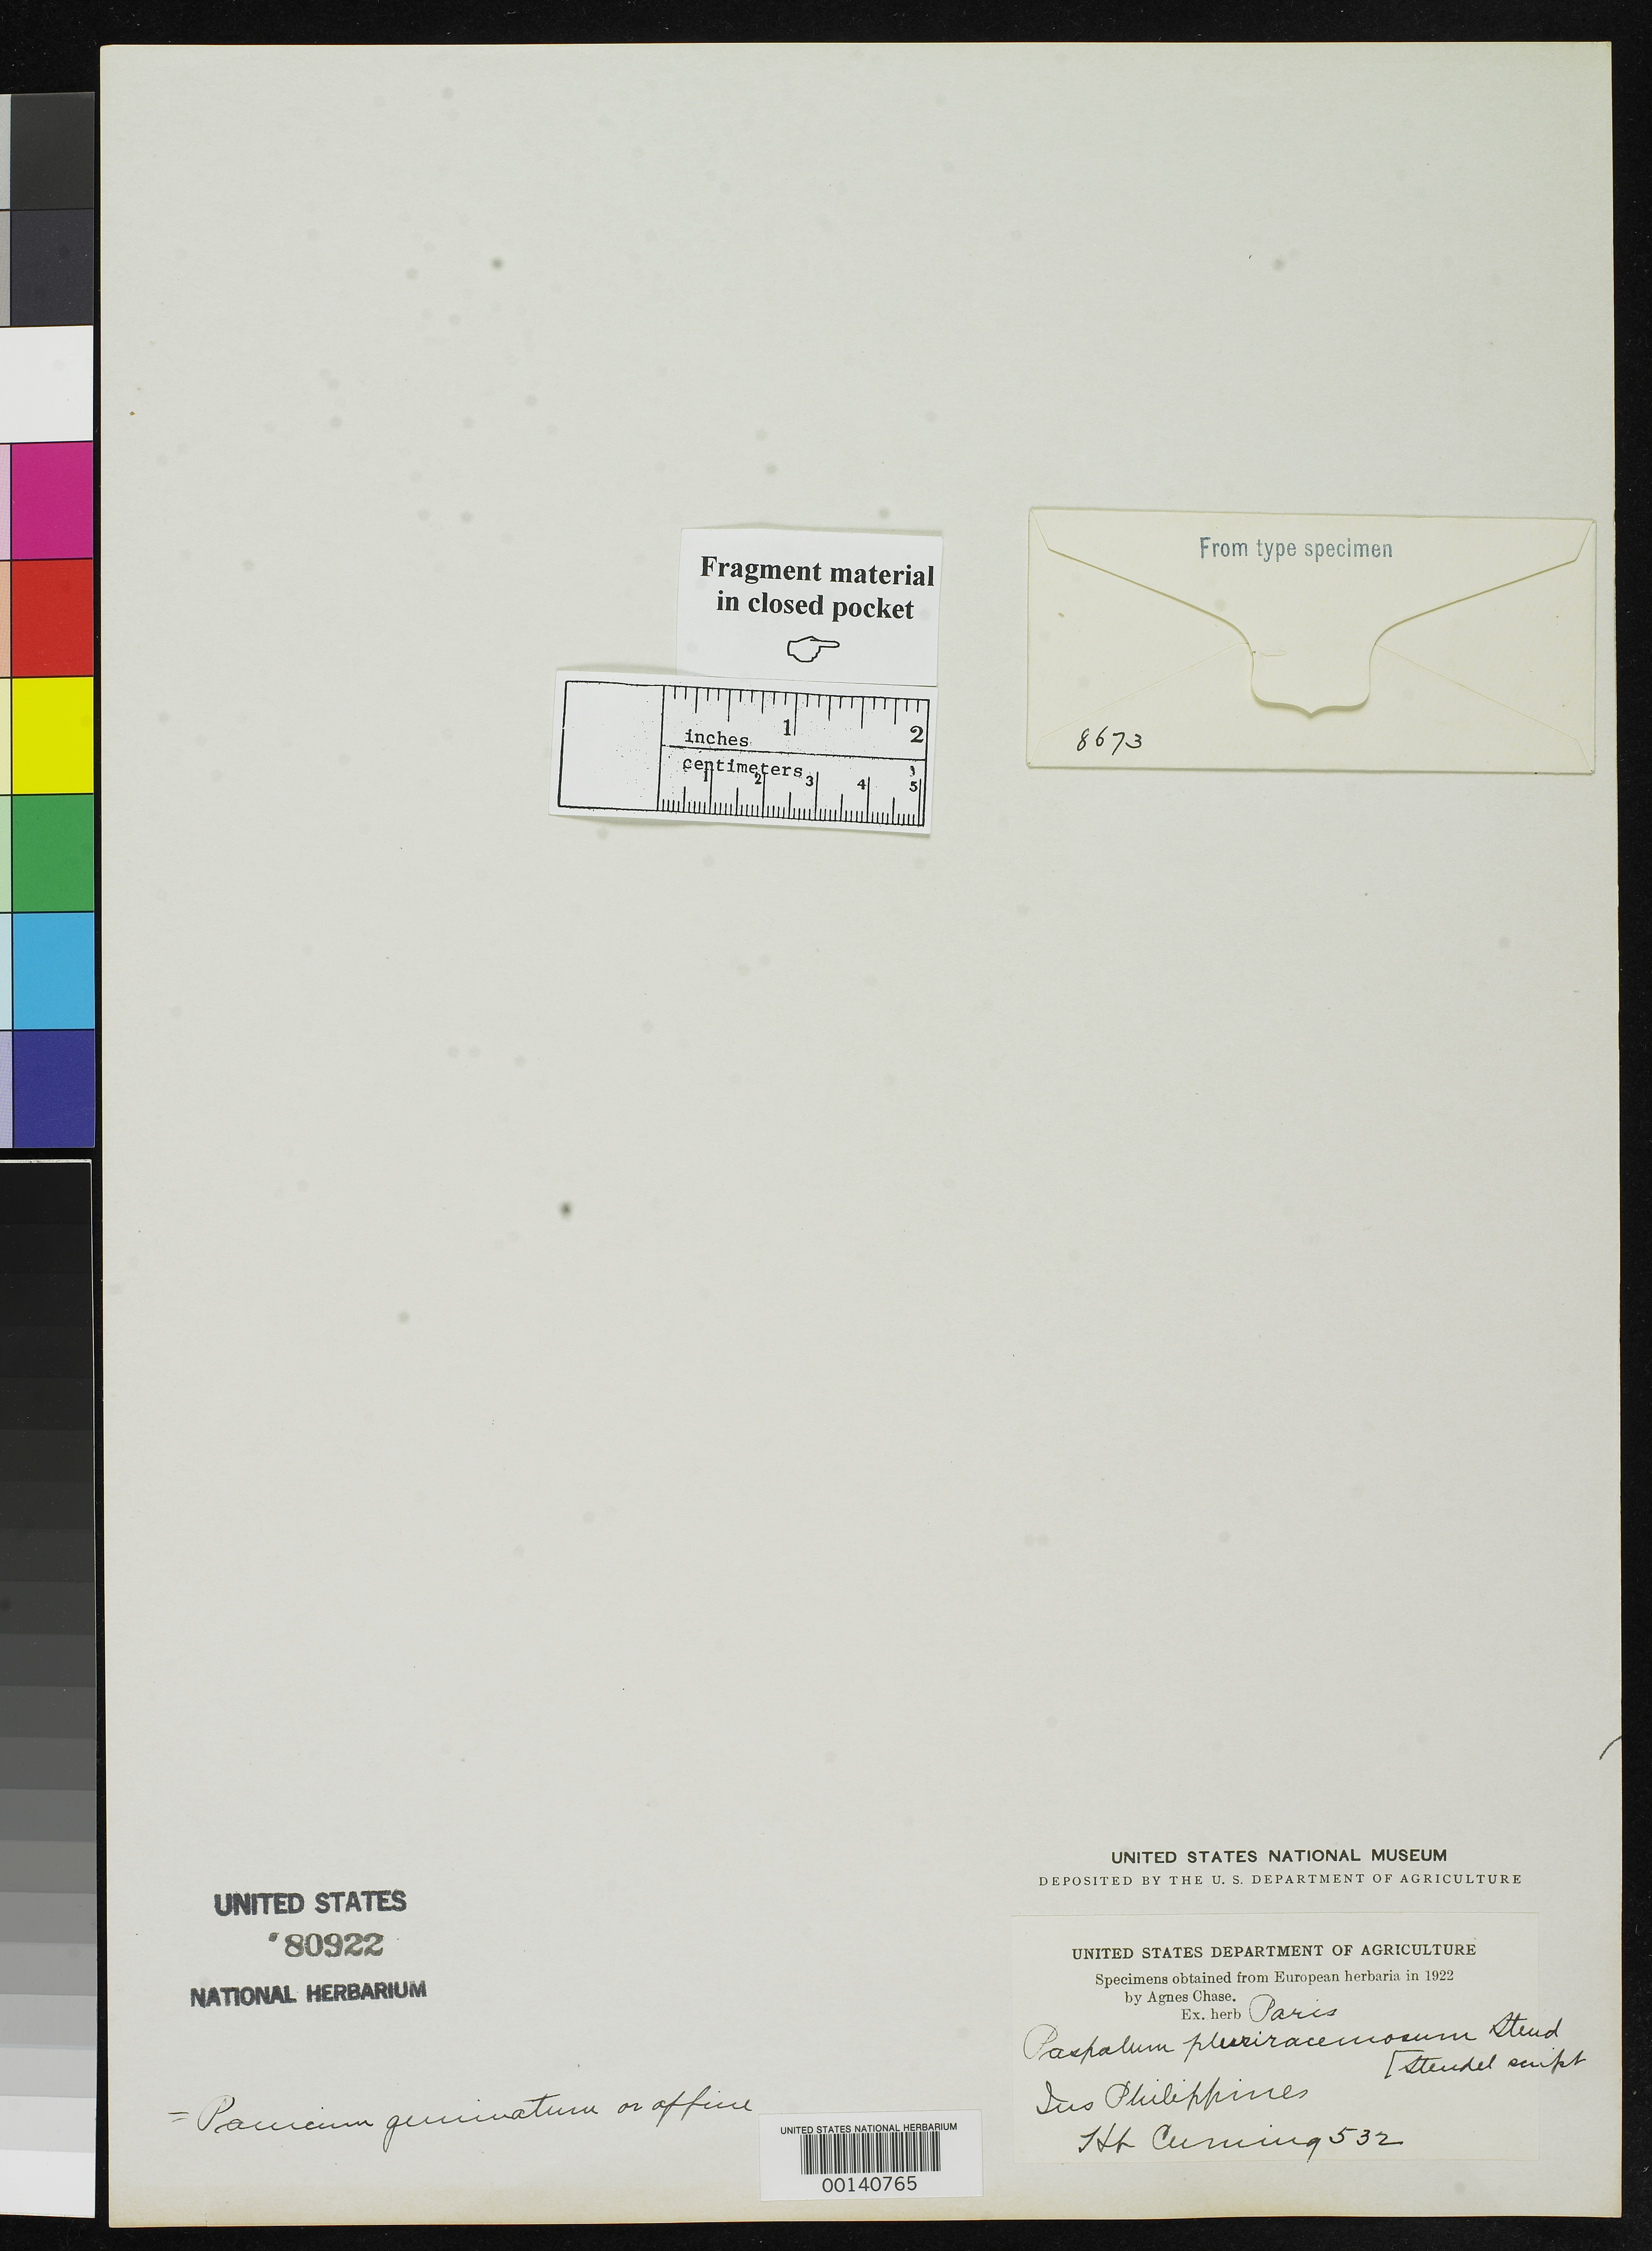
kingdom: Plantae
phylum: Tracheophyta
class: Liliopsida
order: Poales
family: Poaceae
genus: Paspalum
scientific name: Paspalum pluriracemosum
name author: Steud.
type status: Type Fragment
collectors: L. Cumming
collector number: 532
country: Philippines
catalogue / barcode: US 80922